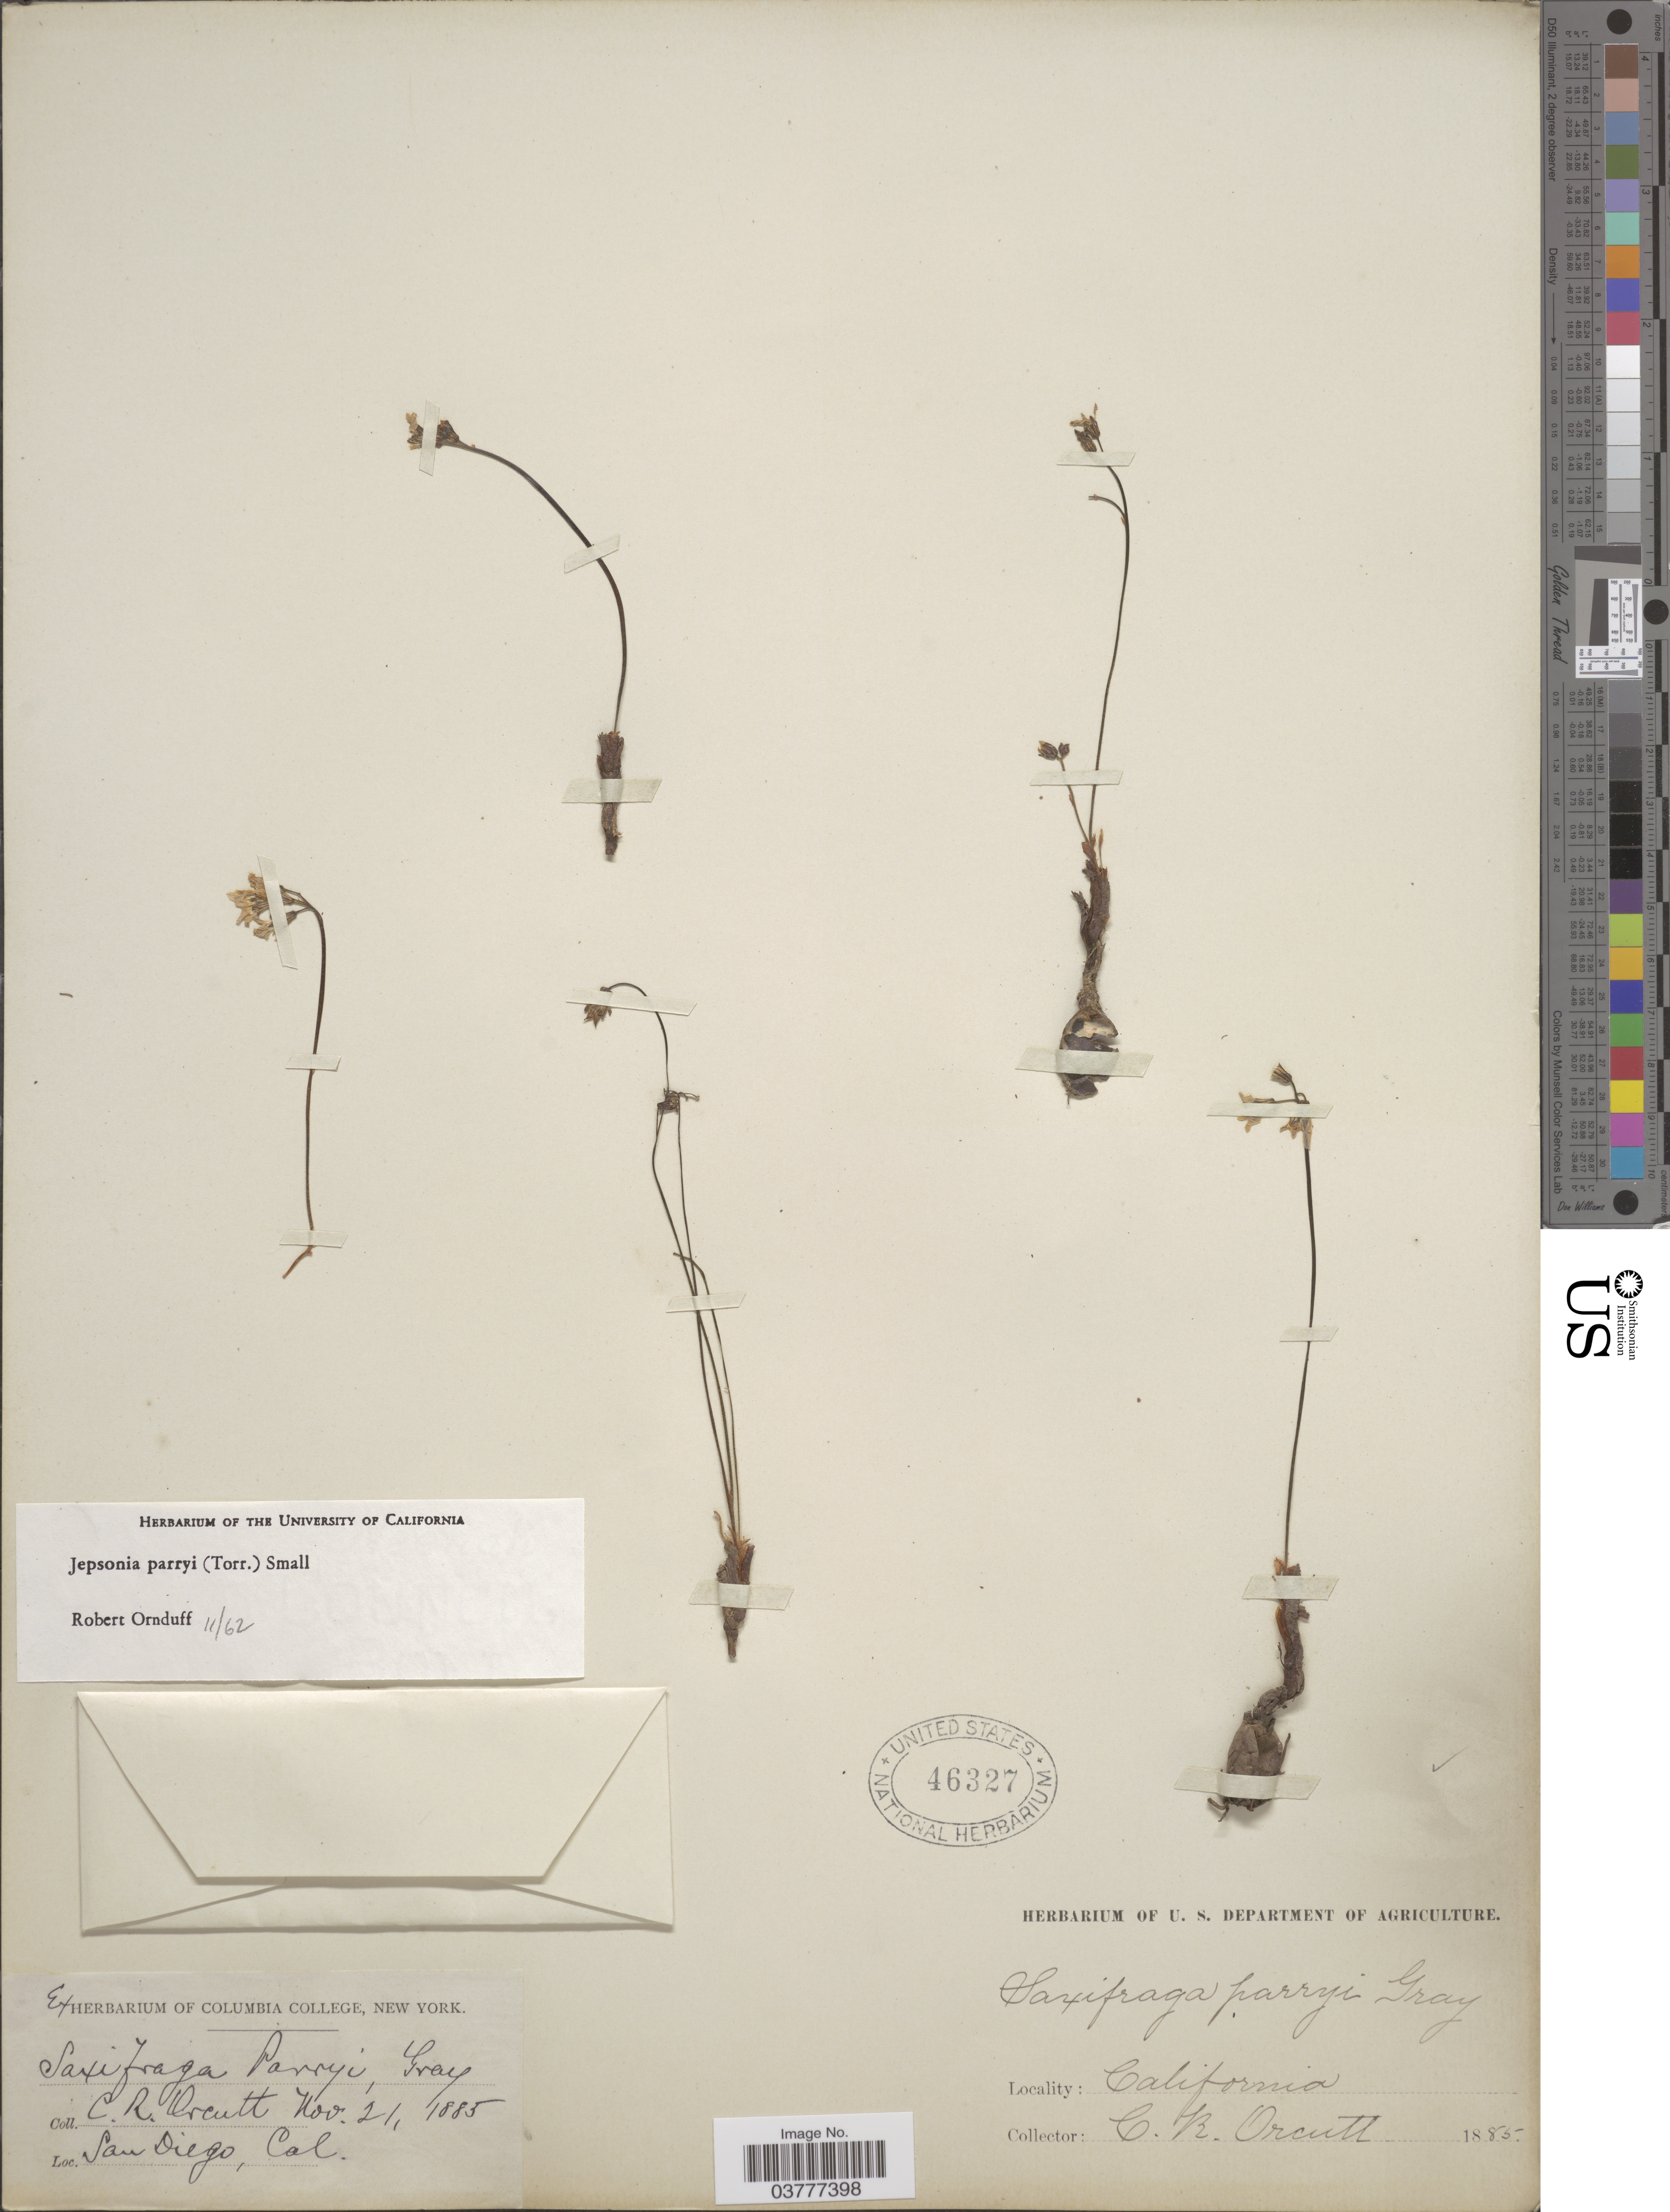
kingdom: Plantae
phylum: Tracheophyta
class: Magnoliopsida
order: Saxifragales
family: Saxifragaceae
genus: Jepsonia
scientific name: Jepsonia parryi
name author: (Torr.) Small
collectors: C. R. Orcutt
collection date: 1885-11-21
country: United States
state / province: California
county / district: San Diego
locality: San Diego.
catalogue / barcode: US 46327